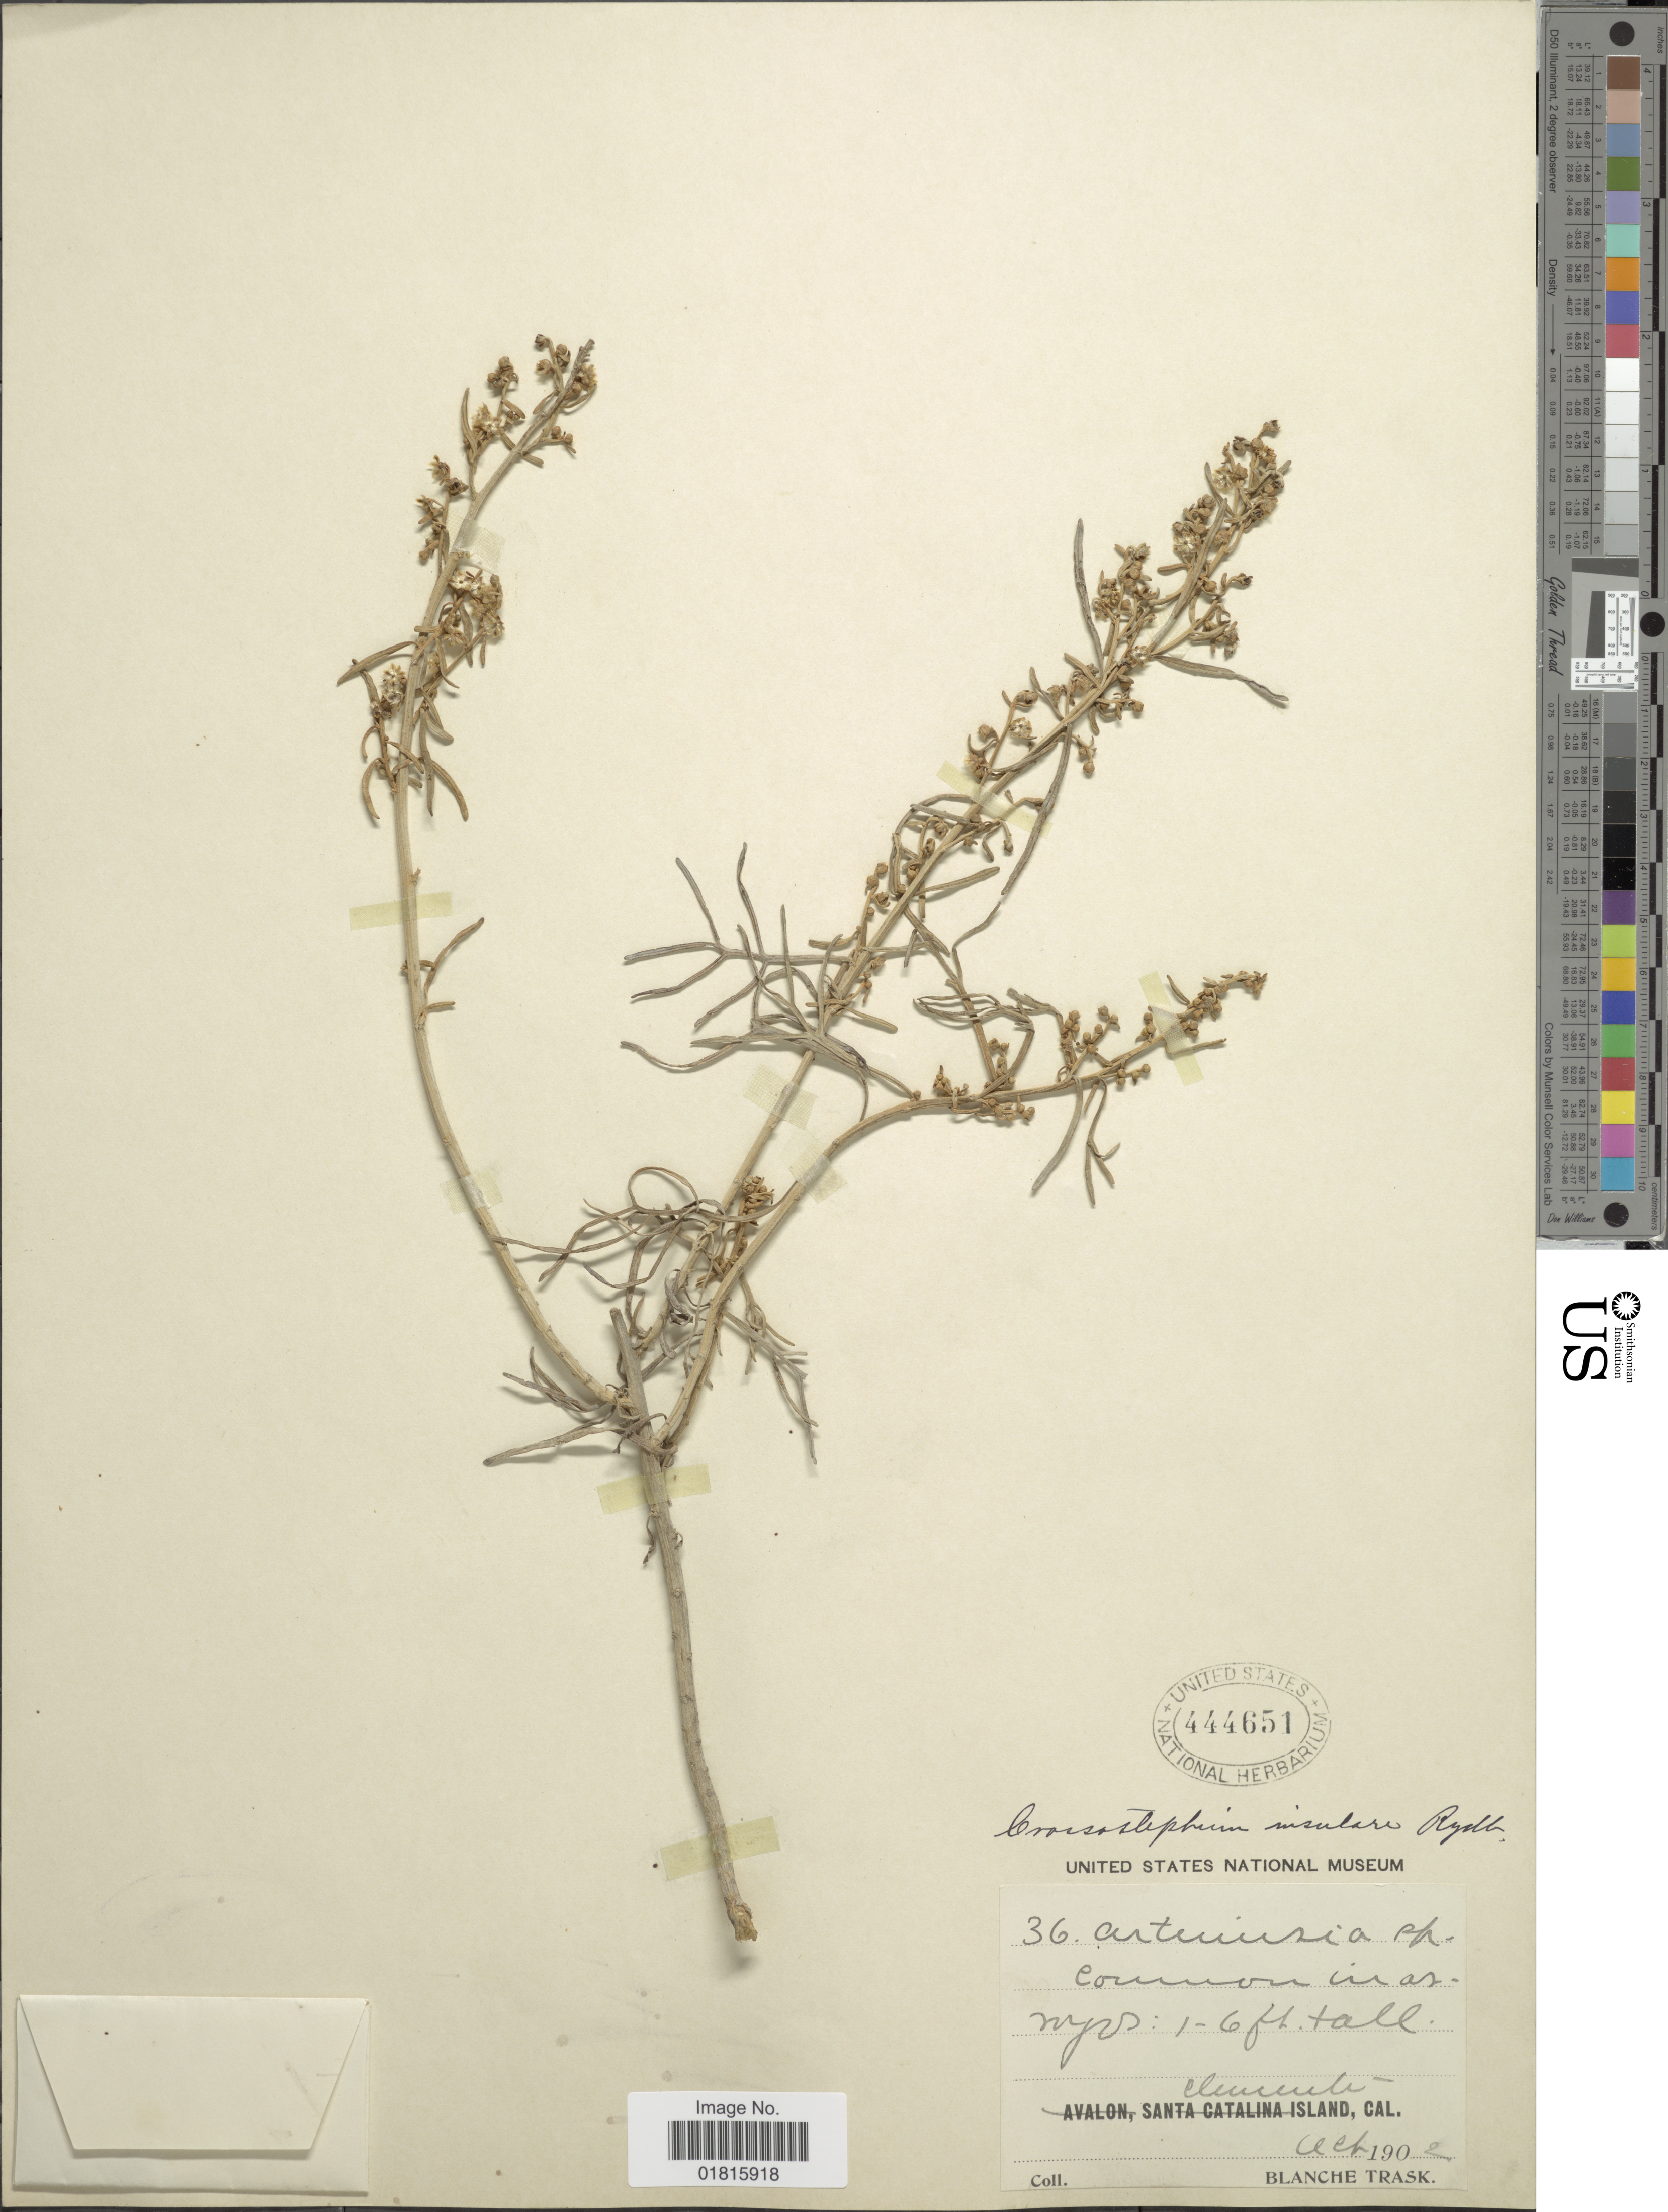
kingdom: Plantae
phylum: Tracheophyta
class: Magnoliopsida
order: Asterales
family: Asteraceae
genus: Artemisia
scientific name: Artemisia insulare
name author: Rydb.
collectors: B. Trask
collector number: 36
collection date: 1902-10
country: United States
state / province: California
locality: Clements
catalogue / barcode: US 444651